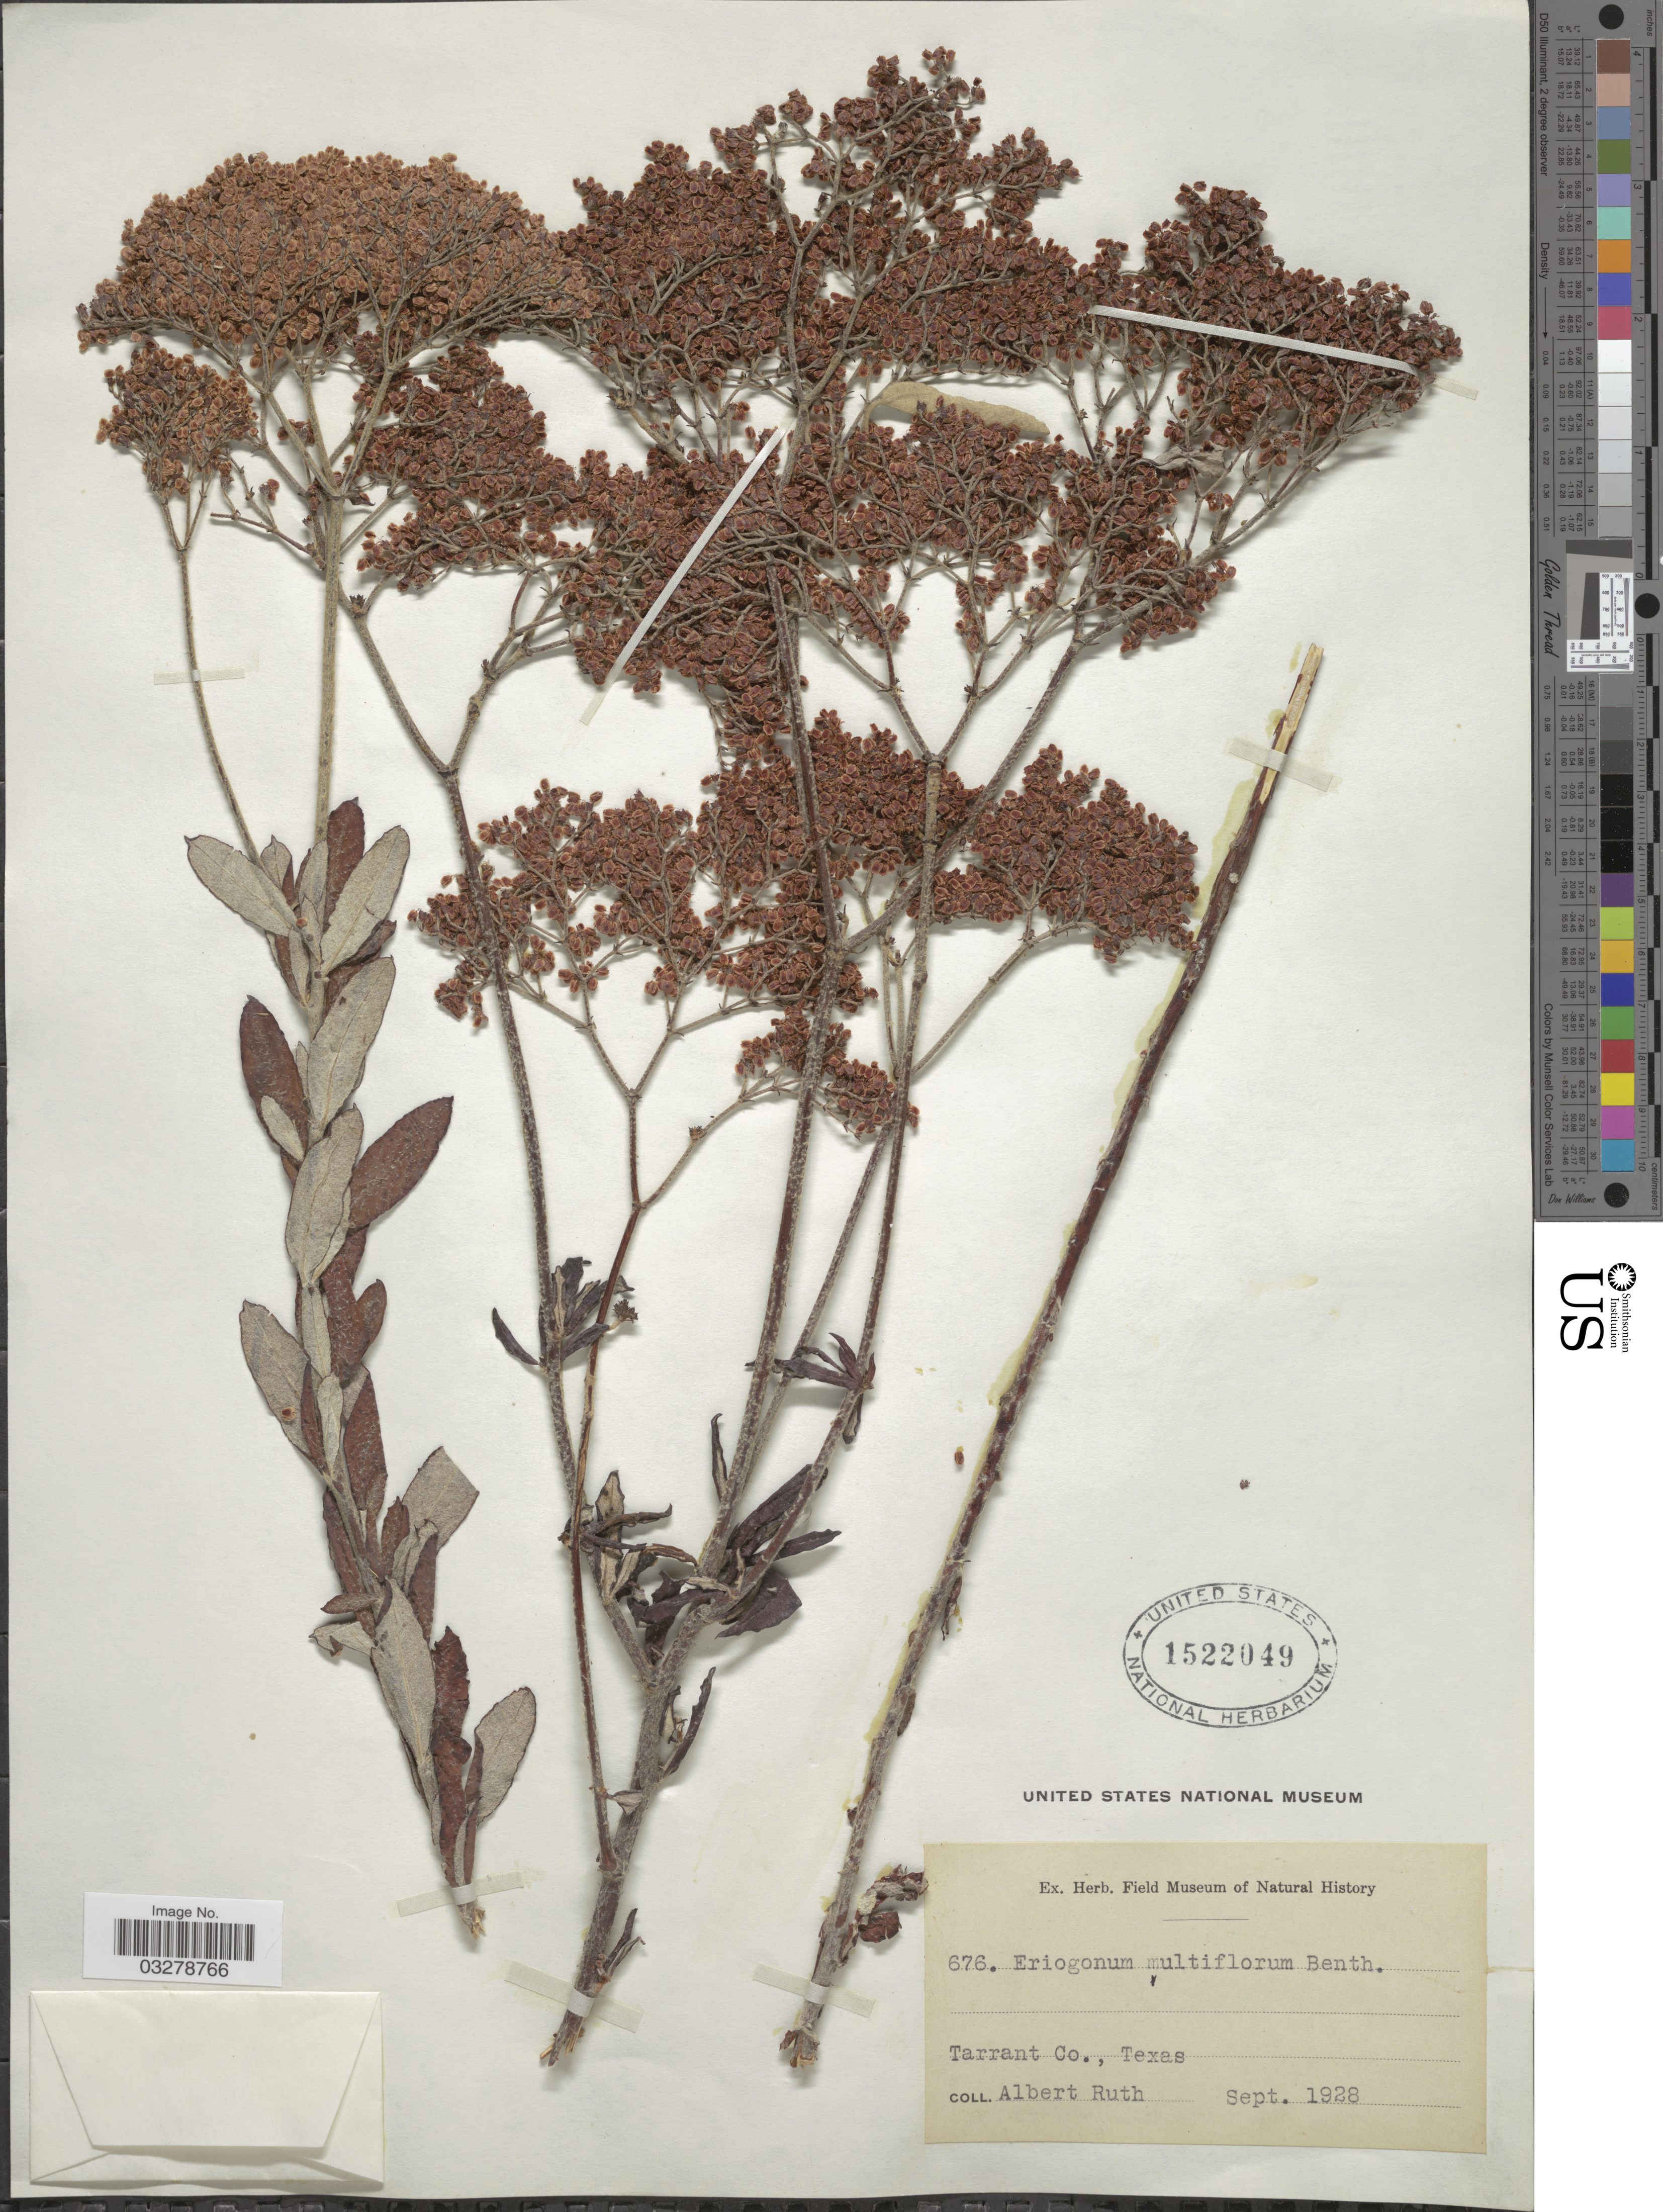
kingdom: Plantae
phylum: Tracheophyta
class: Magnoliopsida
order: Caryophyllales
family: Polygonaceae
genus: Eriogonum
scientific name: Eriogonum multiflorum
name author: Benth.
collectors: A. Ruth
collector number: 676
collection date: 1928-09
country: United States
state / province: Texas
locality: Tarrant Co.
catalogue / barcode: US 1522049